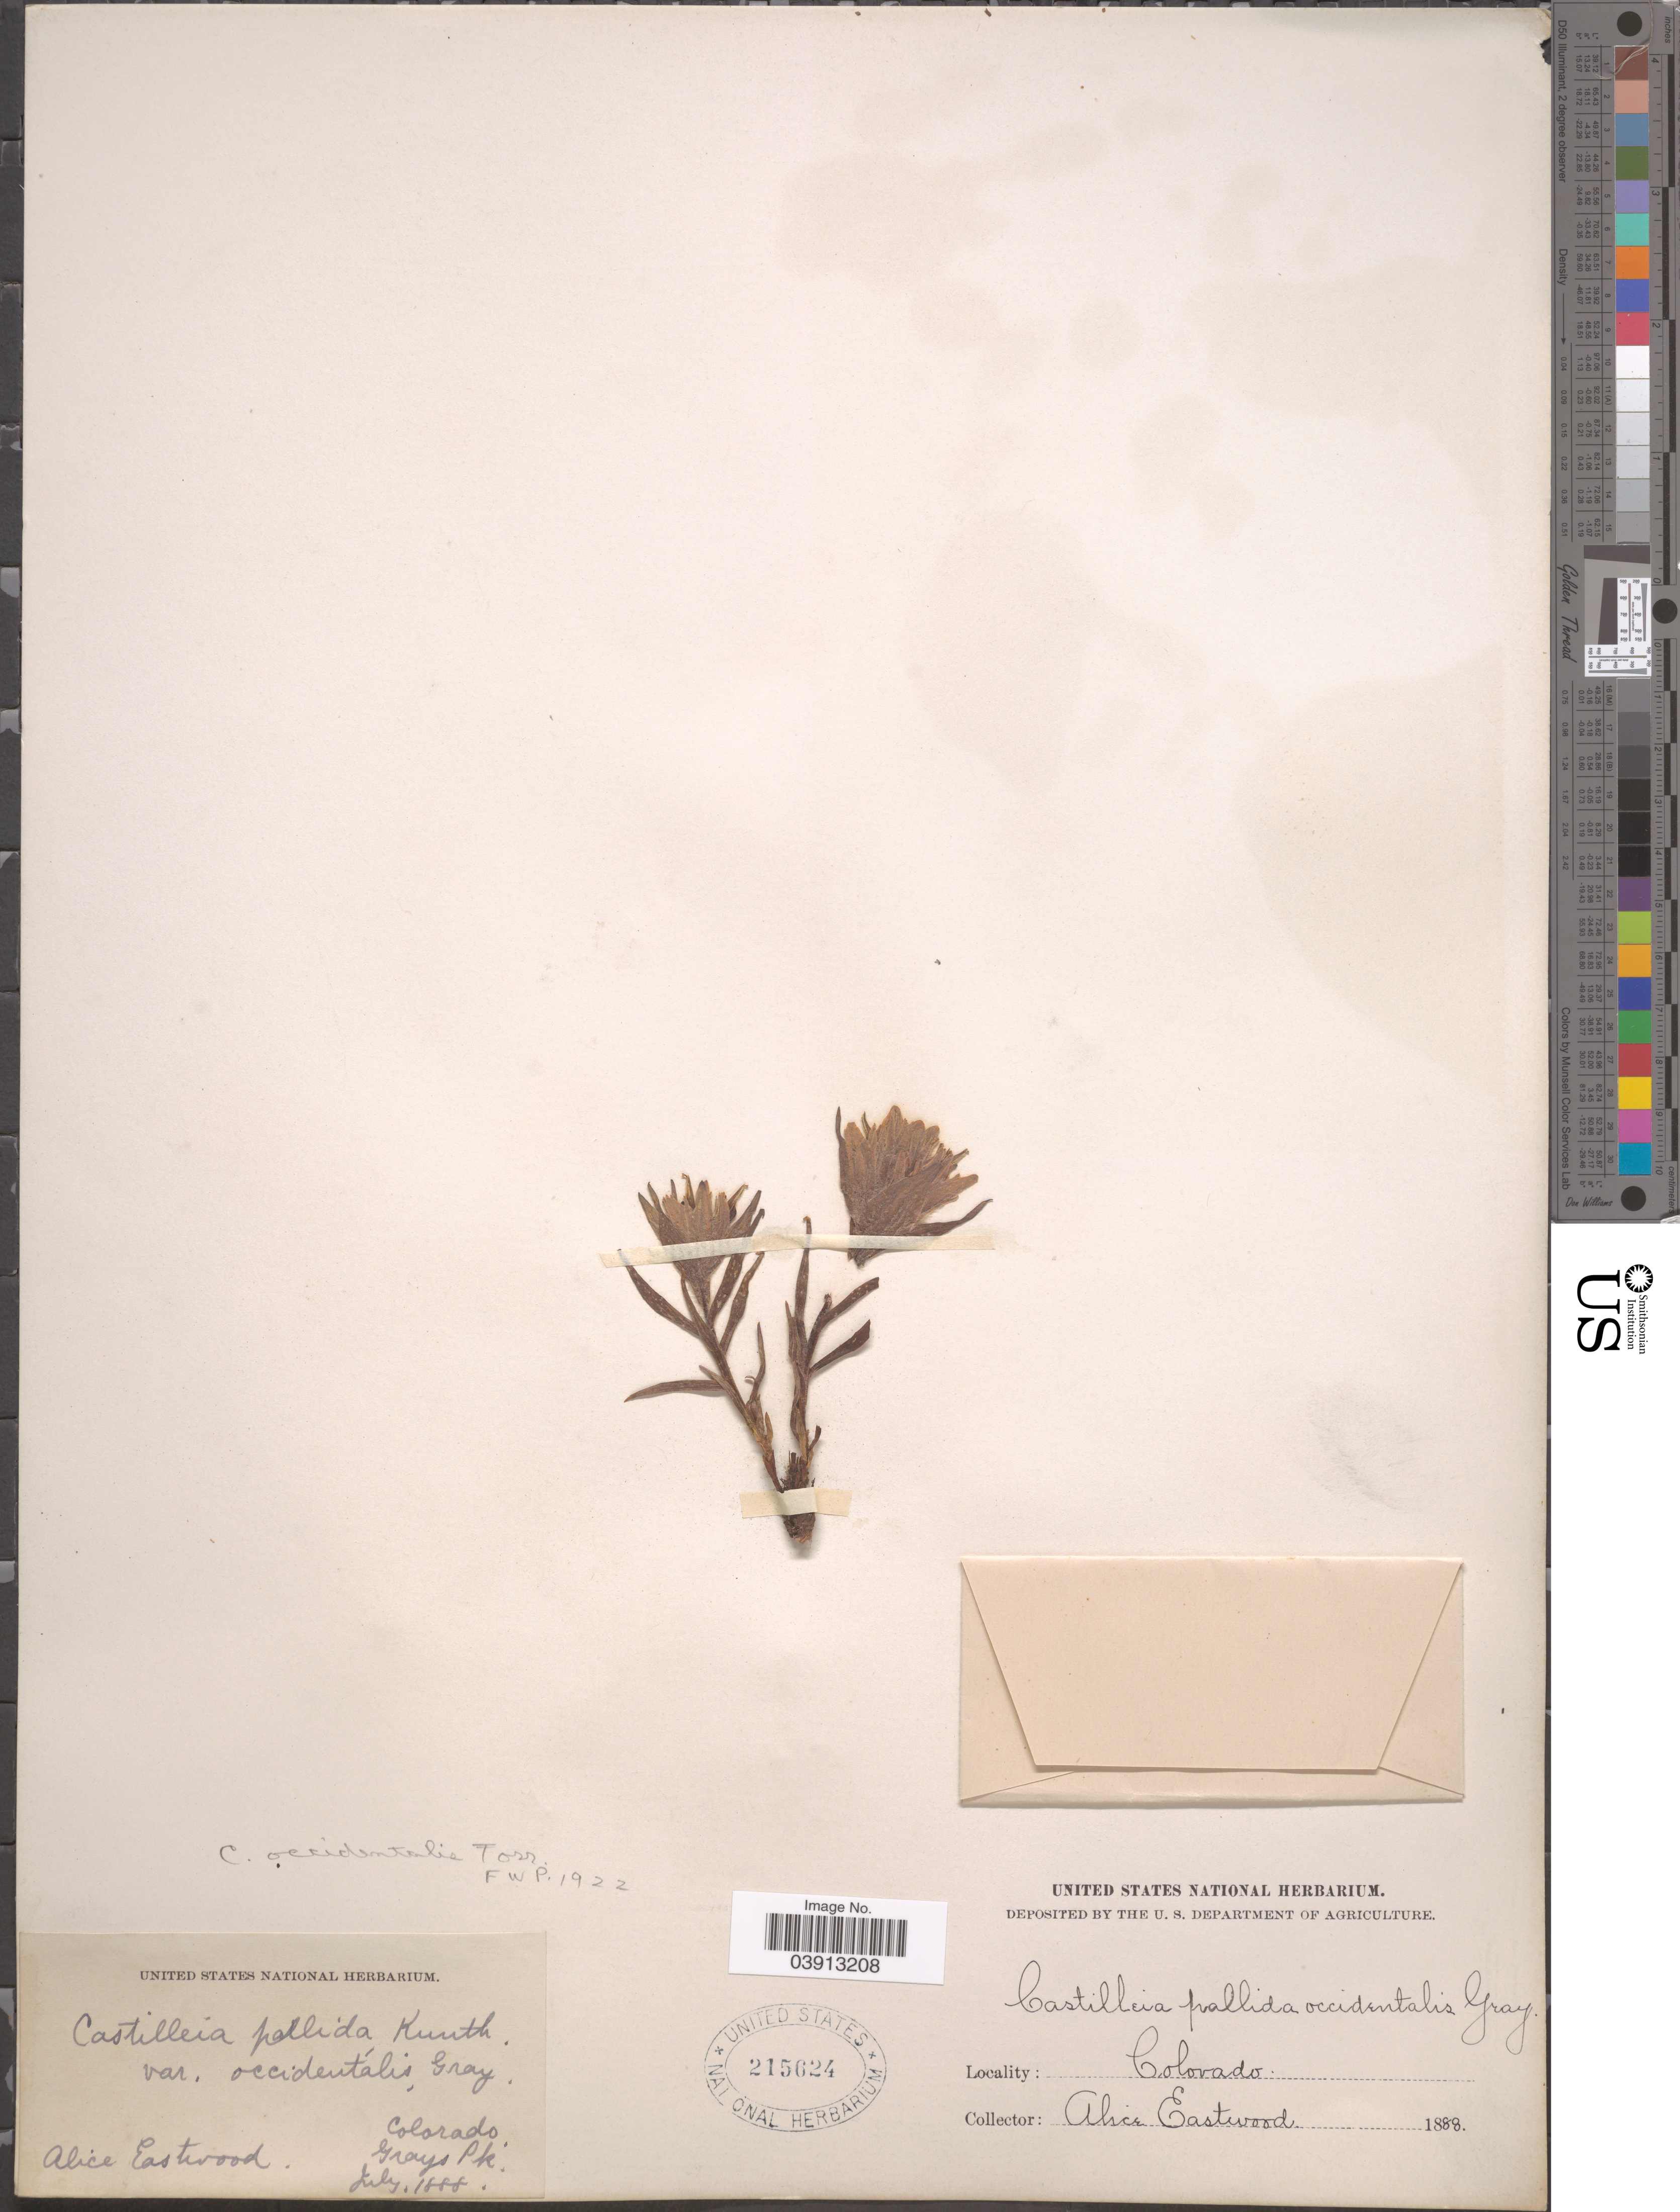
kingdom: Plantae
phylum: Tracheophyta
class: Magnoliopsida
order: Lamiales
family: Orobanchaceae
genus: Castilleja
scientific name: Castilleja occidentalis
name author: Torr.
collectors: A. Eastwood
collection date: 1888-07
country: United States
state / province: Colorado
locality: Grays Pk.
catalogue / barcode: US 215624